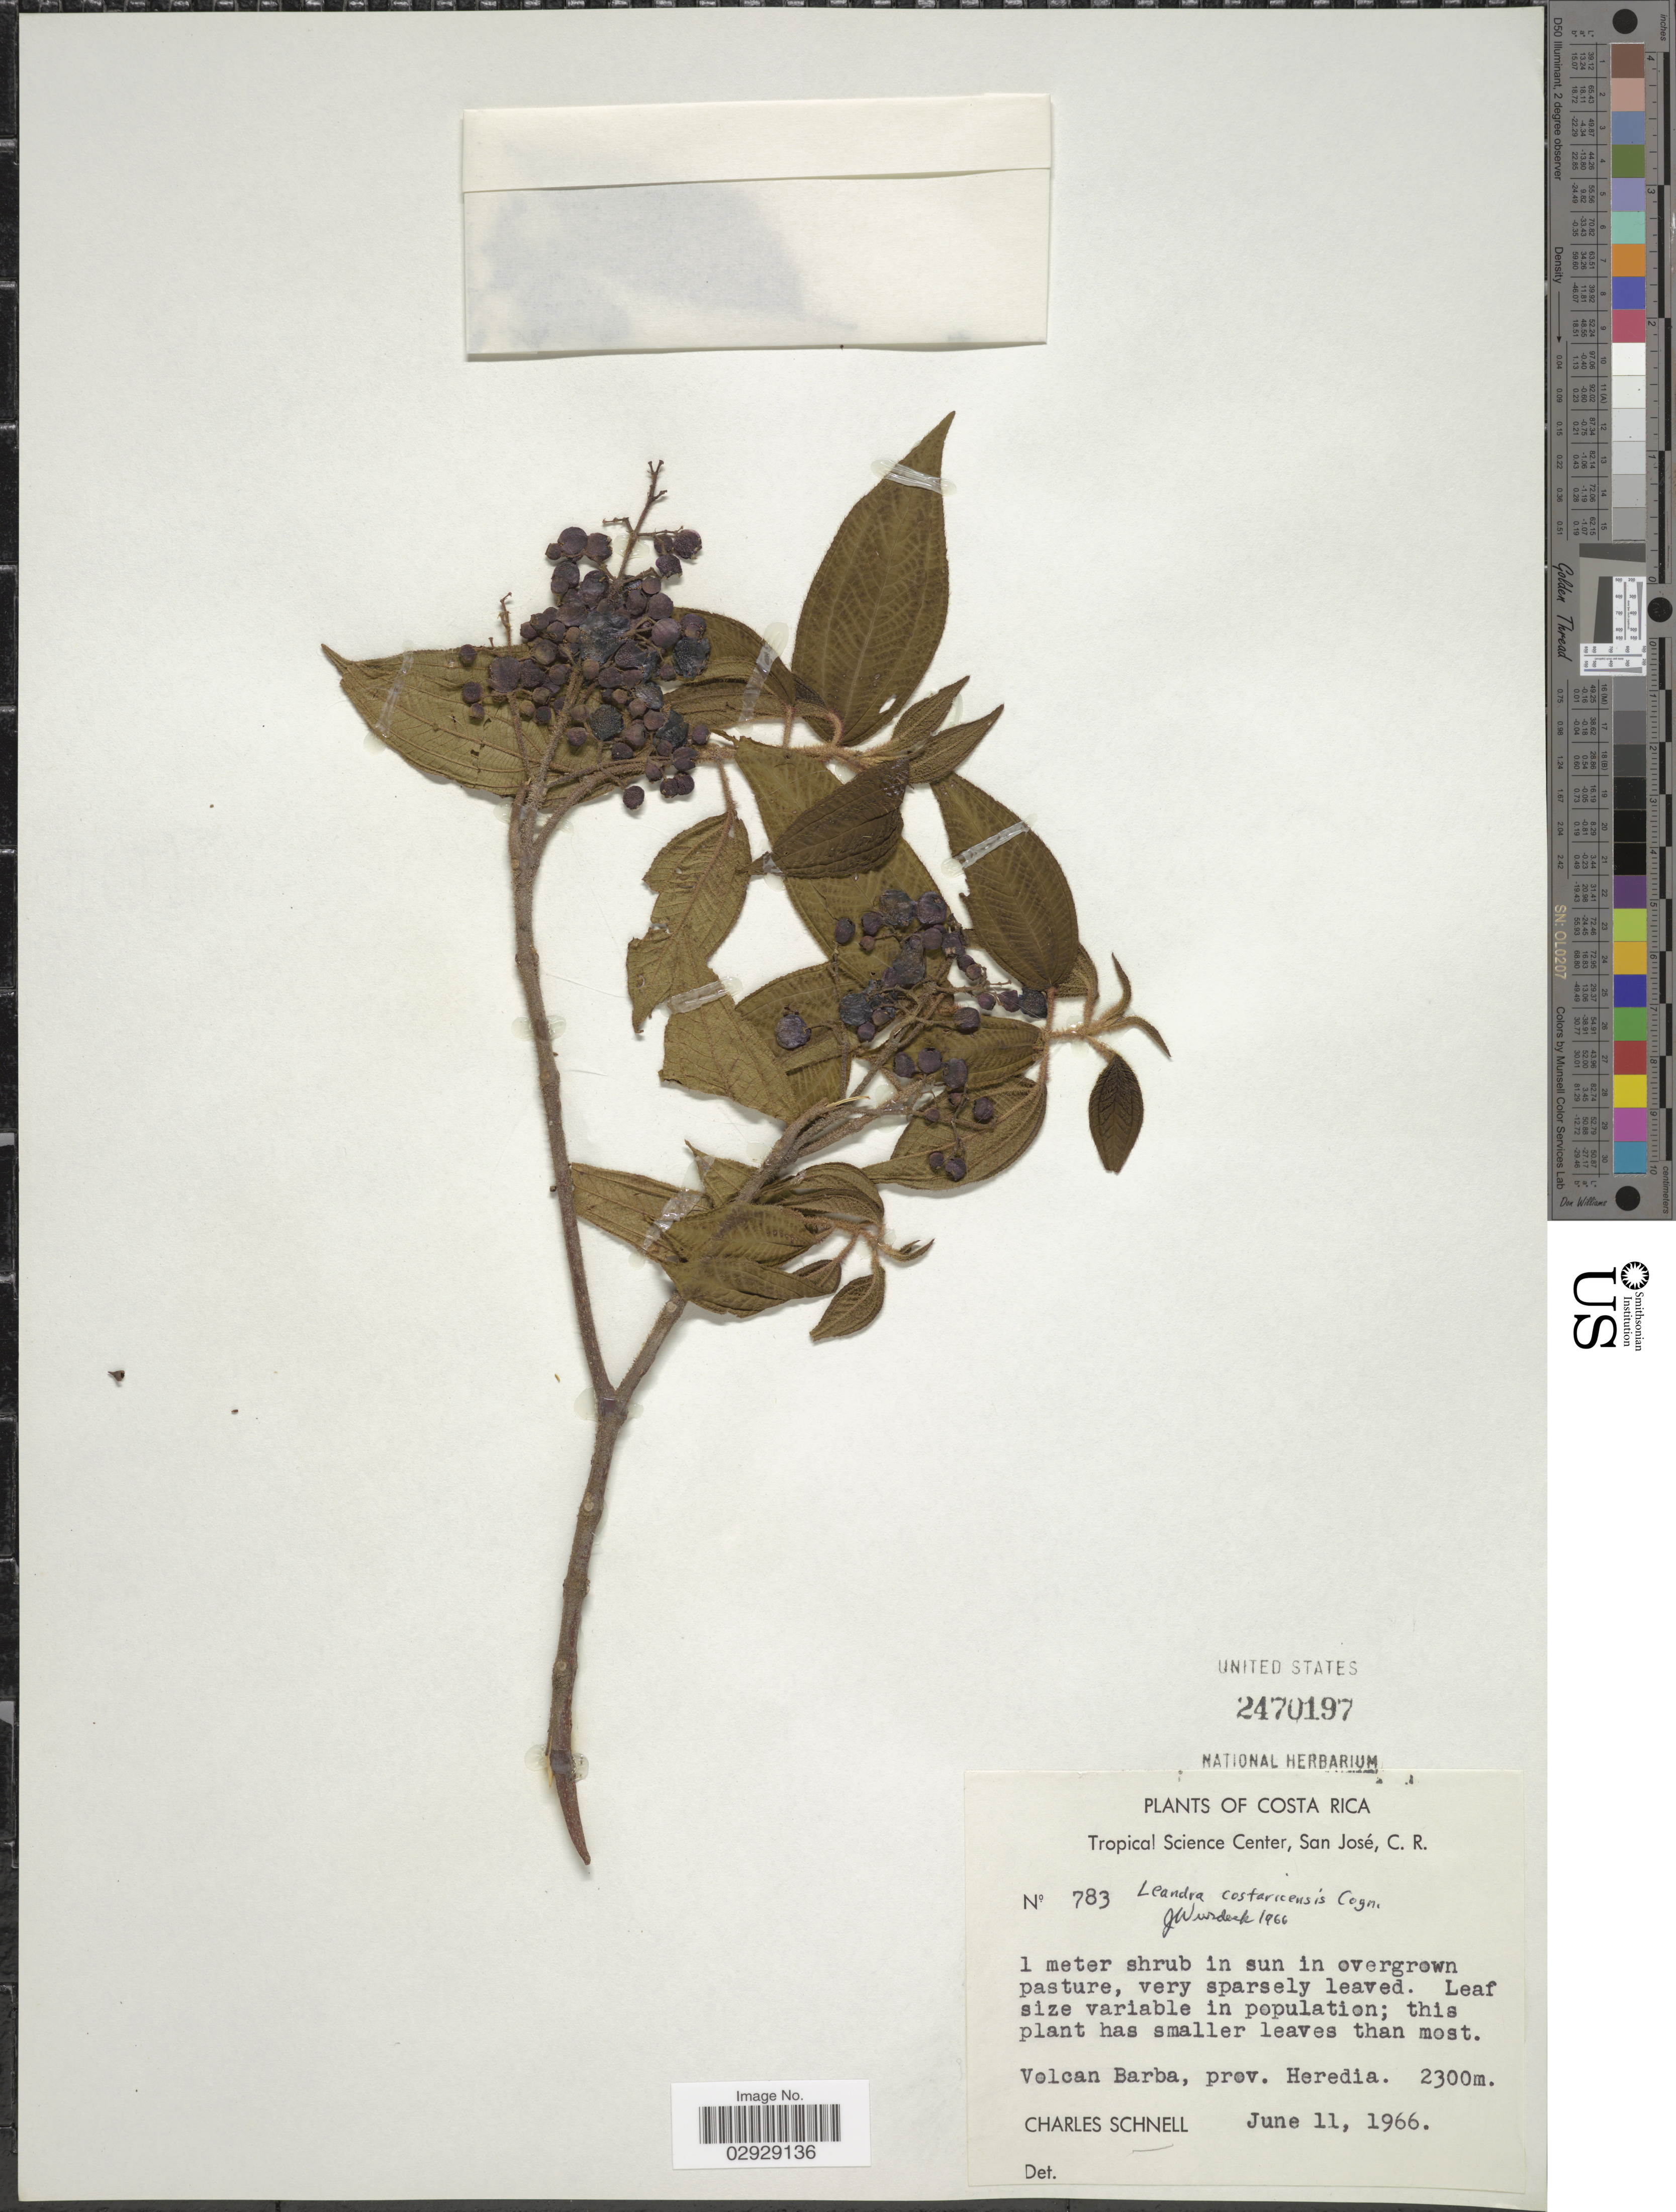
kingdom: Plantae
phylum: Tracheophyta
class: Magnoliopsida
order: Myrtales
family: Melastomataceae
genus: Leandra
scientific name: Leandra costaricensis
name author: Cogn.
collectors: C. Schnell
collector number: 783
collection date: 1966-06-11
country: Costa Rica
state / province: Heredia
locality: Volcan Barba.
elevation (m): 2300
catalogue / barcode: US 2470197